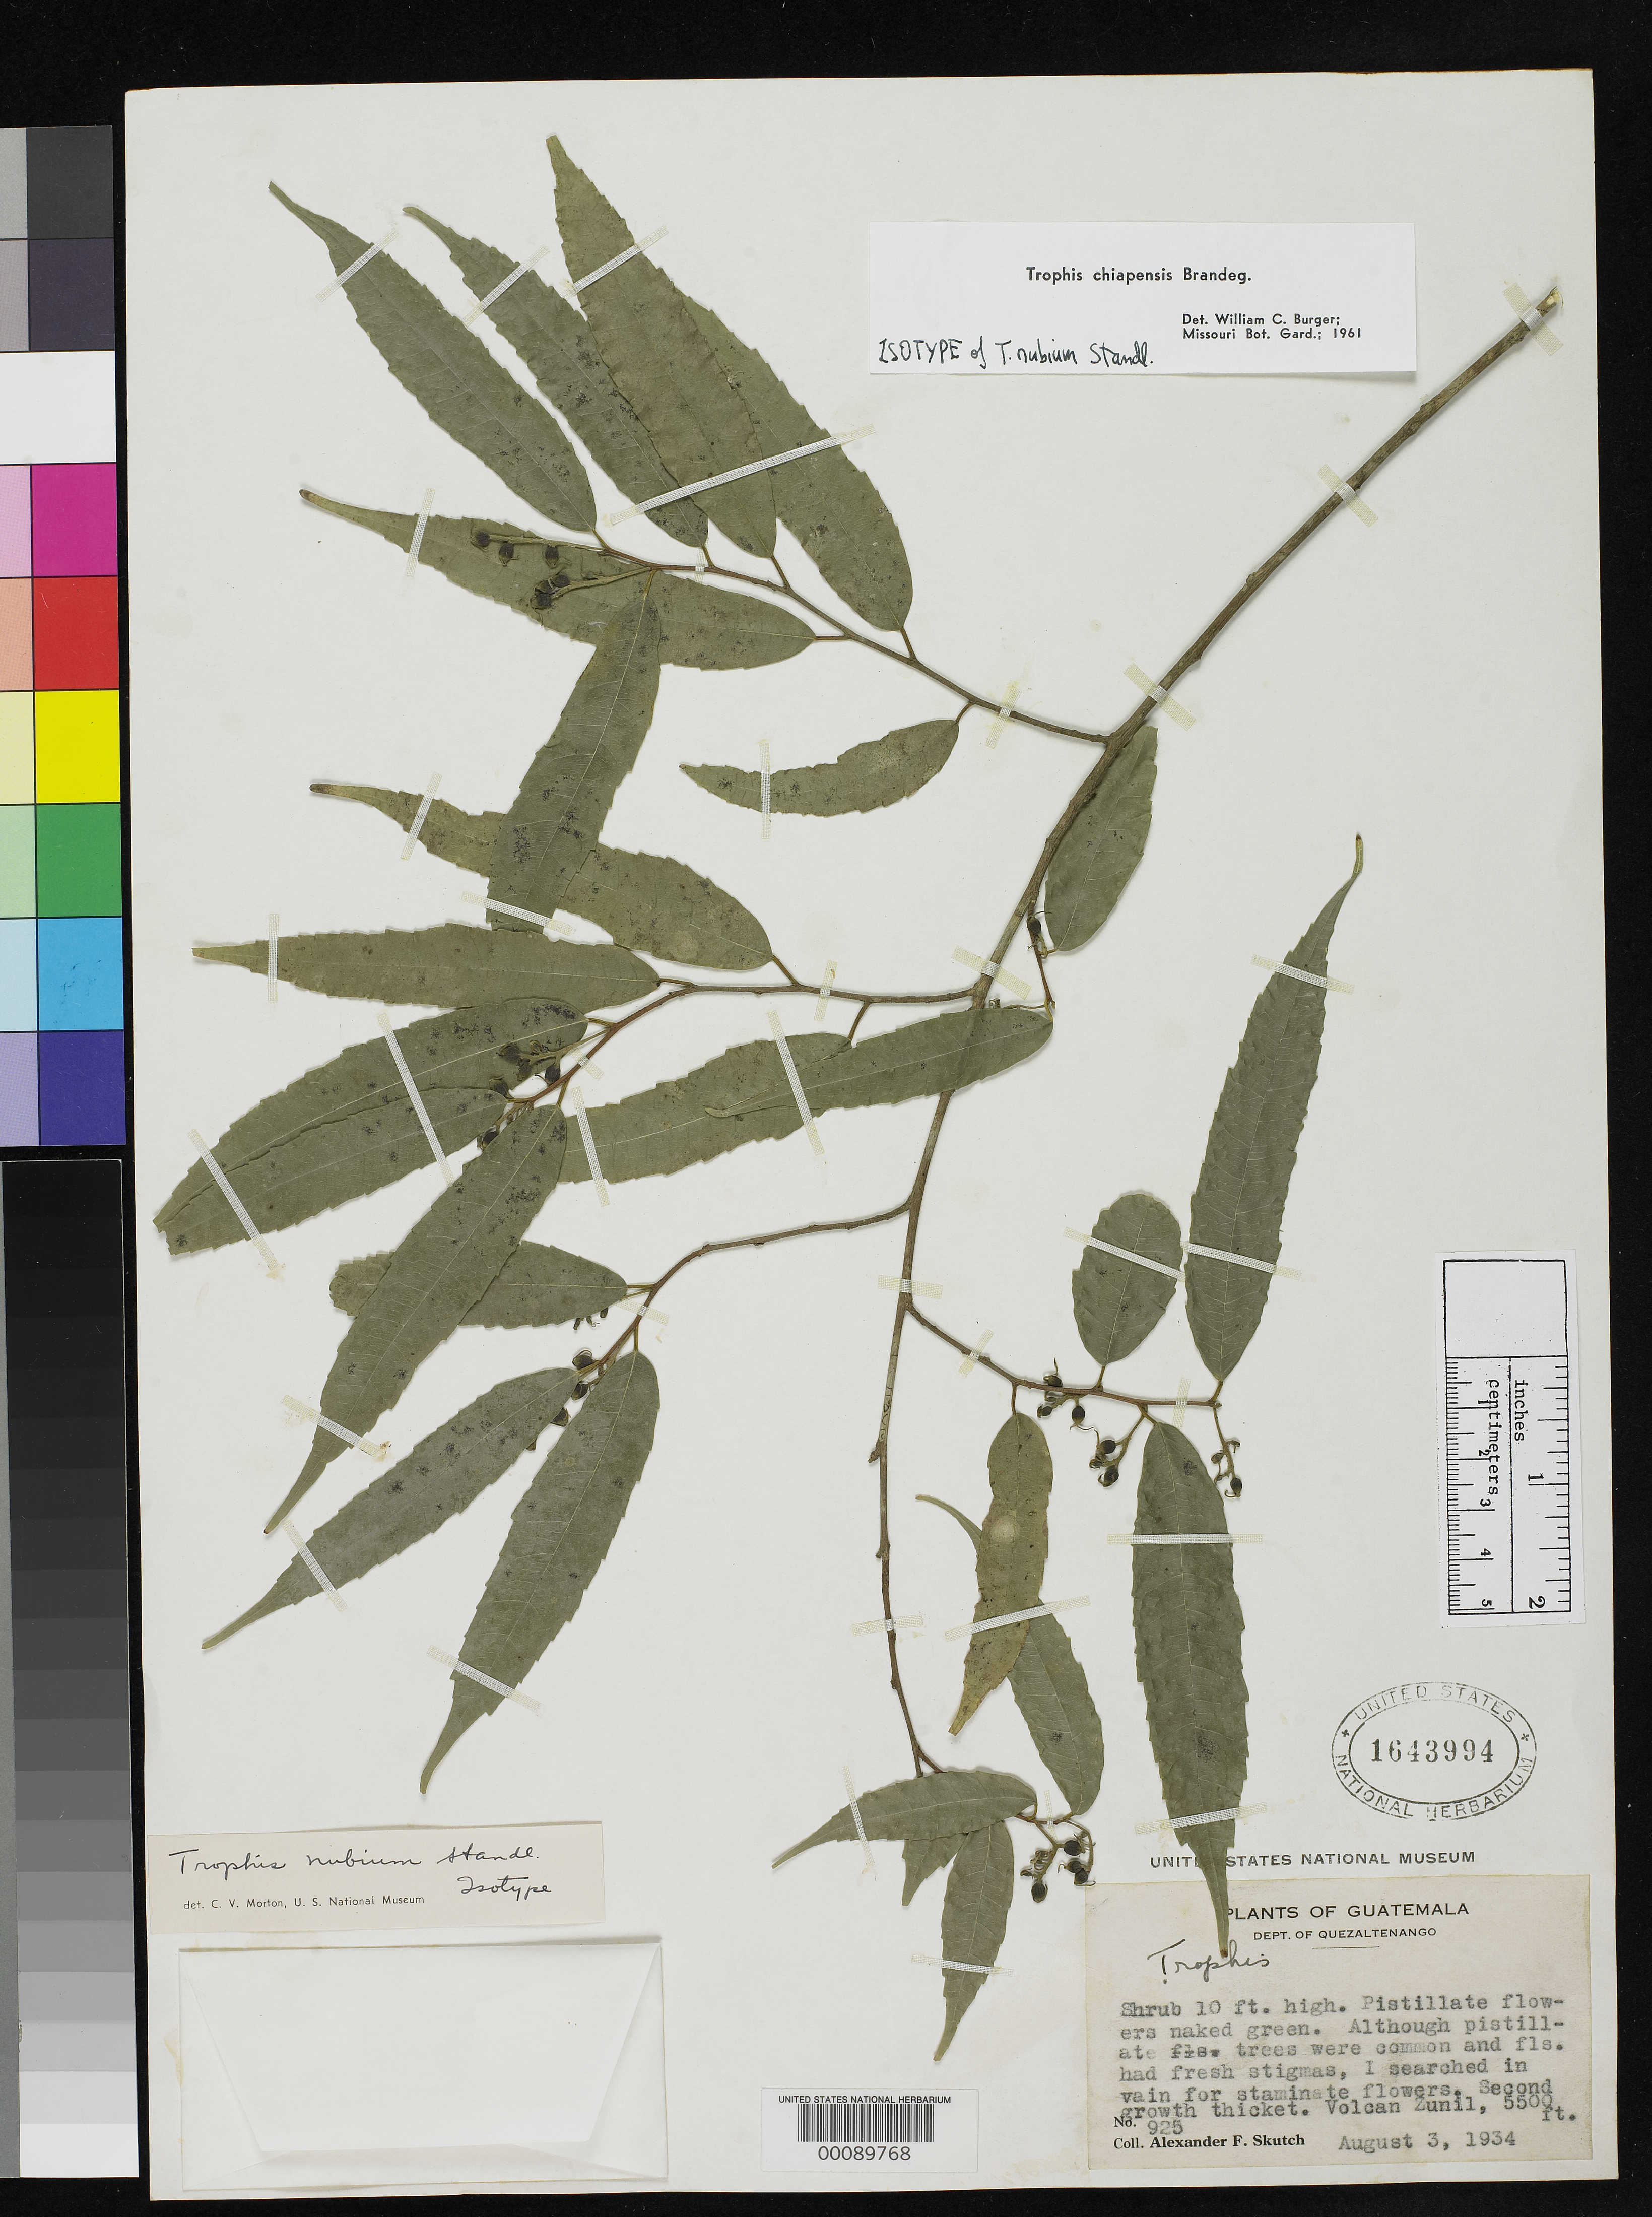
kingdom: Plantae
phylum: Tracheophyta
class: Magnoliopsida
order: Rosales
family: Moraceae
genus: Trophis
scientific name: Trophis nubium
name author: Standl.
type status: Isotype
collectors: A. F. Skutch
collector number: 925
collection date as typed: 03 Aug 1934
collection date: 1934-08-03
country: Guatemala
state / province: Quetzaltenango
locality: Volcan de Zunil.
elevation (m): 1650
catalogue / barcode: US 1643994